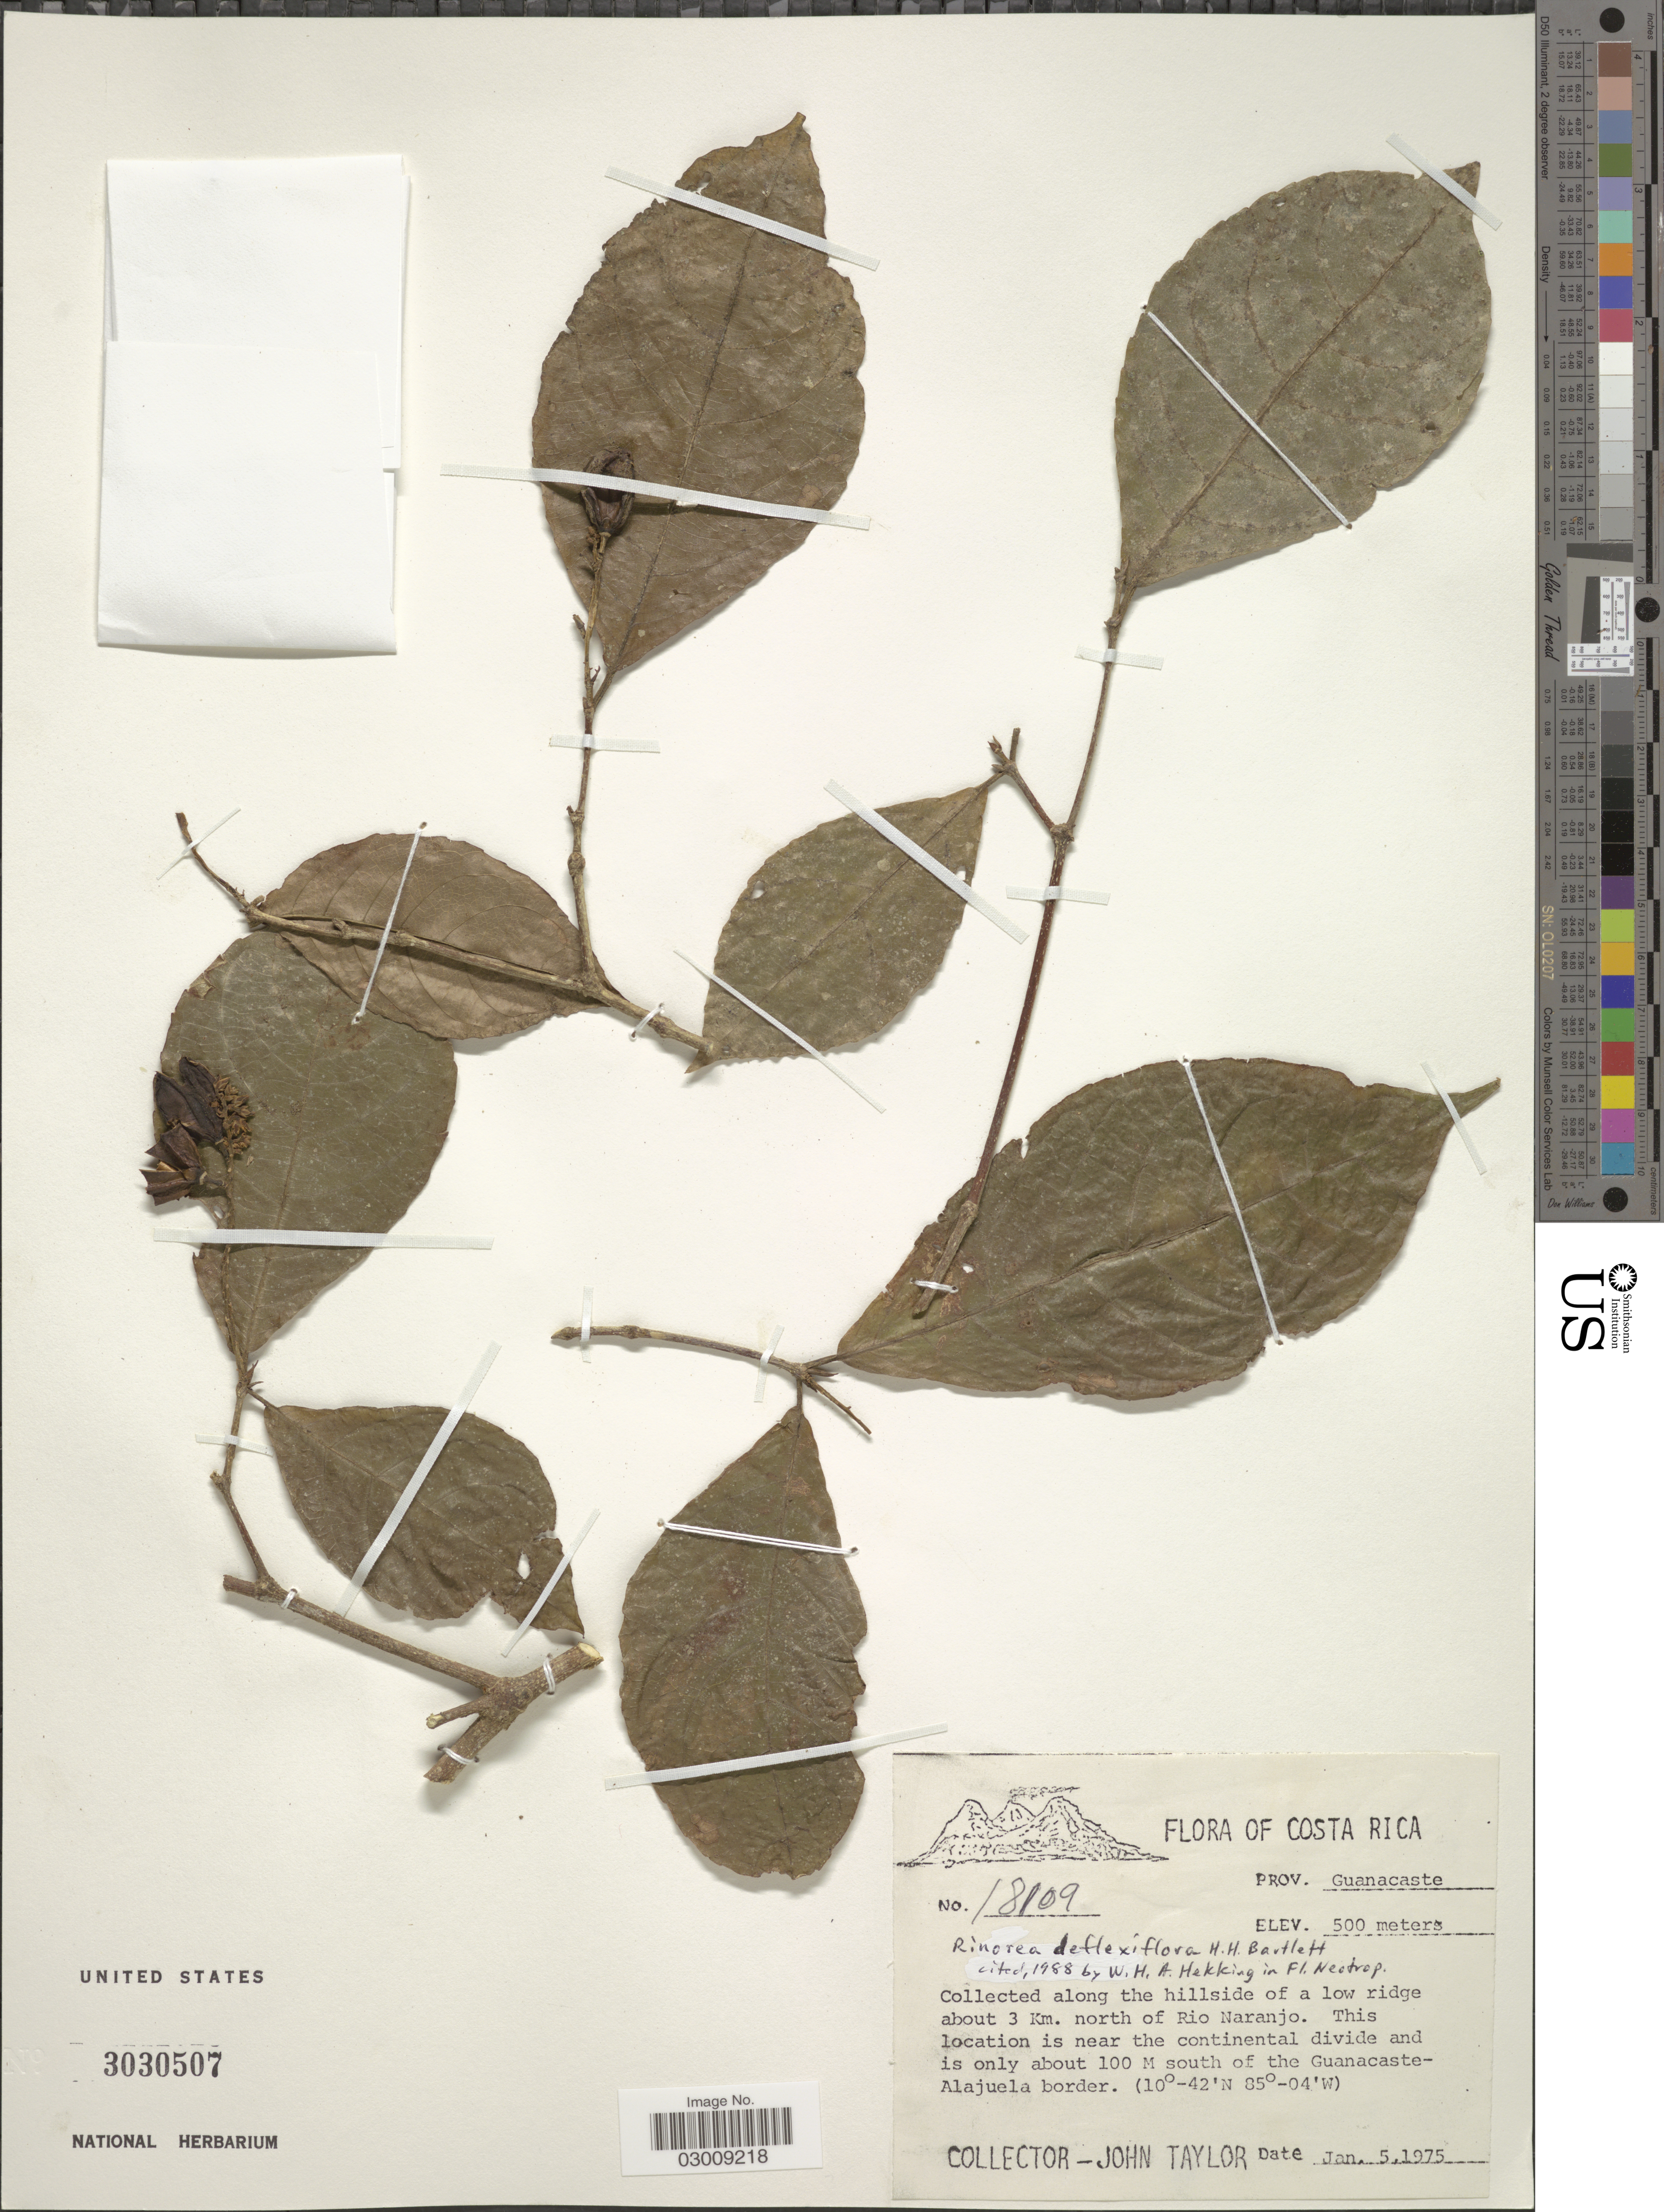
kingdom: Plantae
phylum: Tracheophyta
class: Magnoliopsida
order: Malpighiales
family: Violaceae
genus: Rinorea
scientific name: Rinorea deflexiflora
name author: Bartlett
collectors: J. Taylor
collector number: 18109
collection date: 1975-01-05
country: Costa Rica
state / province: Guanacaste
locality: Along the hillside of a low ridge about 3 km. north of Rio Naranjo. This location is near the continental divide and is only about 100 M south of the Guanacaste-Alajuela border.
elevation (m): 500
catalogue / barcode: US 3030507